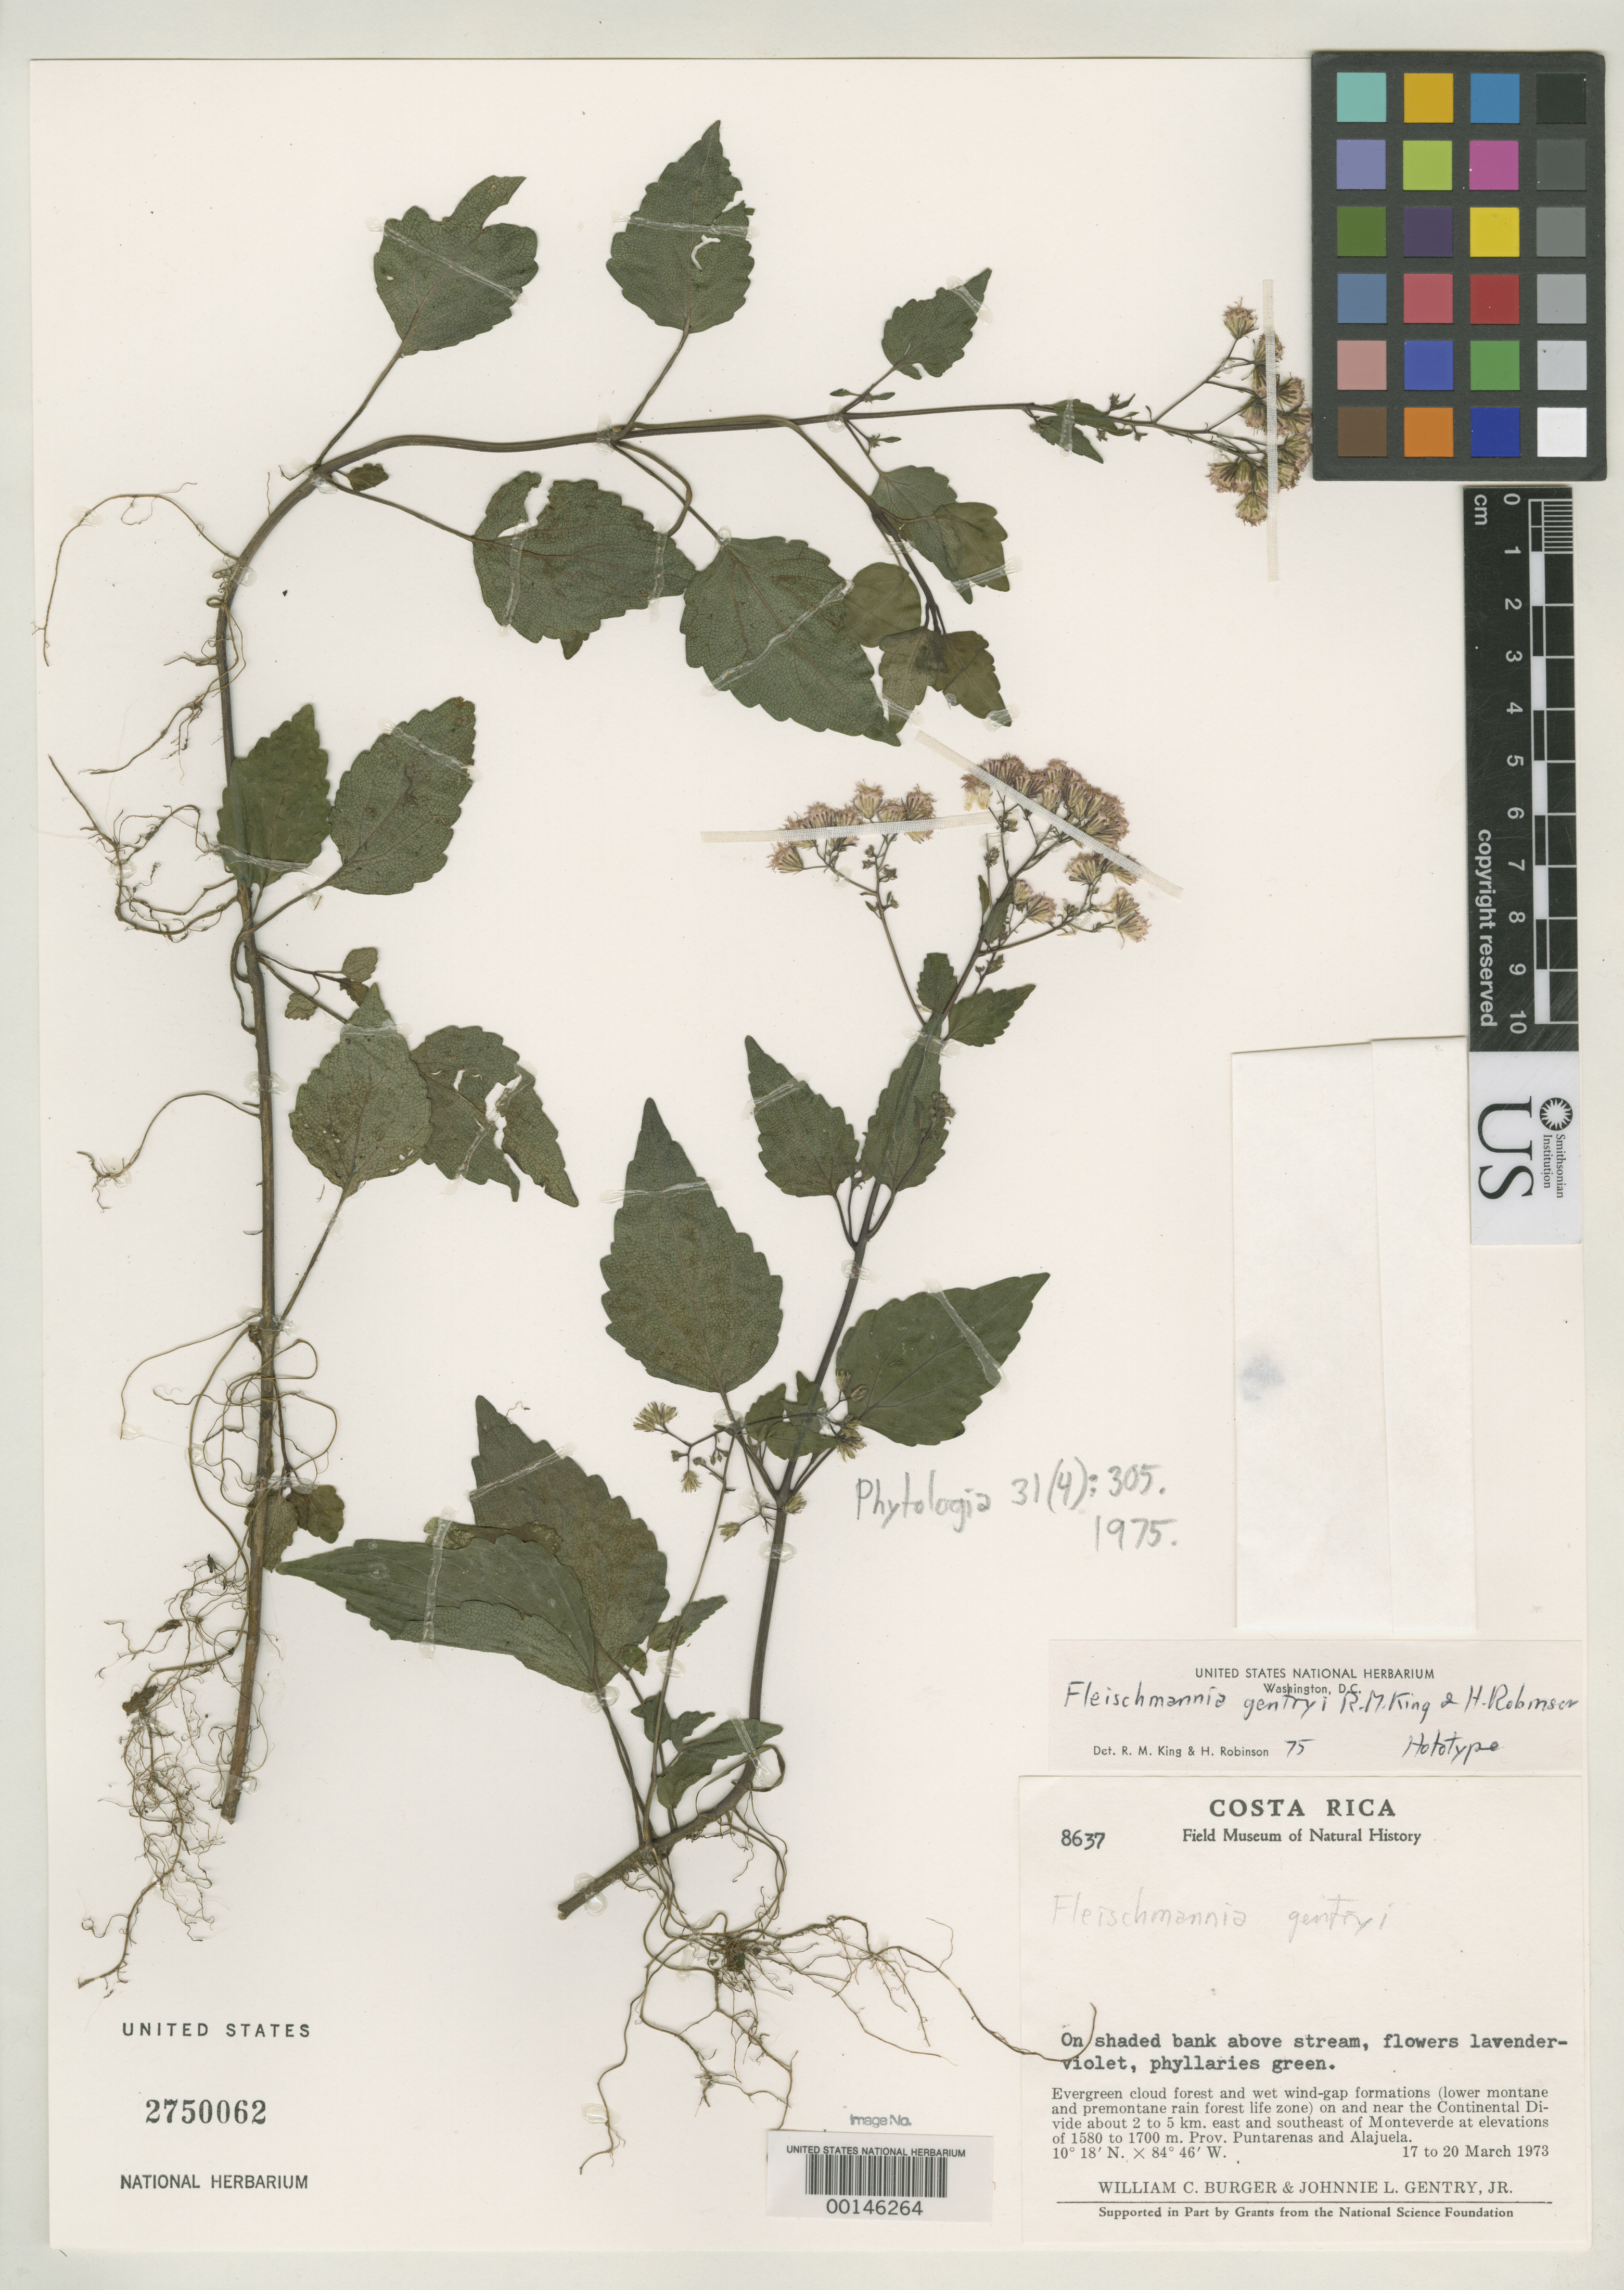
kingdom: Plantae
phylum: Tracheophyta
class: Magnoliopsida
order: Asterales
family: Asteraceae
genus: Fleischmannia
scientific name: Fleischmannia gentryi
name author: R.M. King & H. Rob.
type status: Holotype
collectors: W. Burger & J. L. Gentry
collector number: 8637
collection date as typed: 17 to 20 March 1973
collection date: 1973-03-17/1973-03-20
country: Costa Rica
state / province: Alajuela / Puntarenas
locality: Near Monteverde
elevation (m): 1580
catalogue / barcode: US 2750062